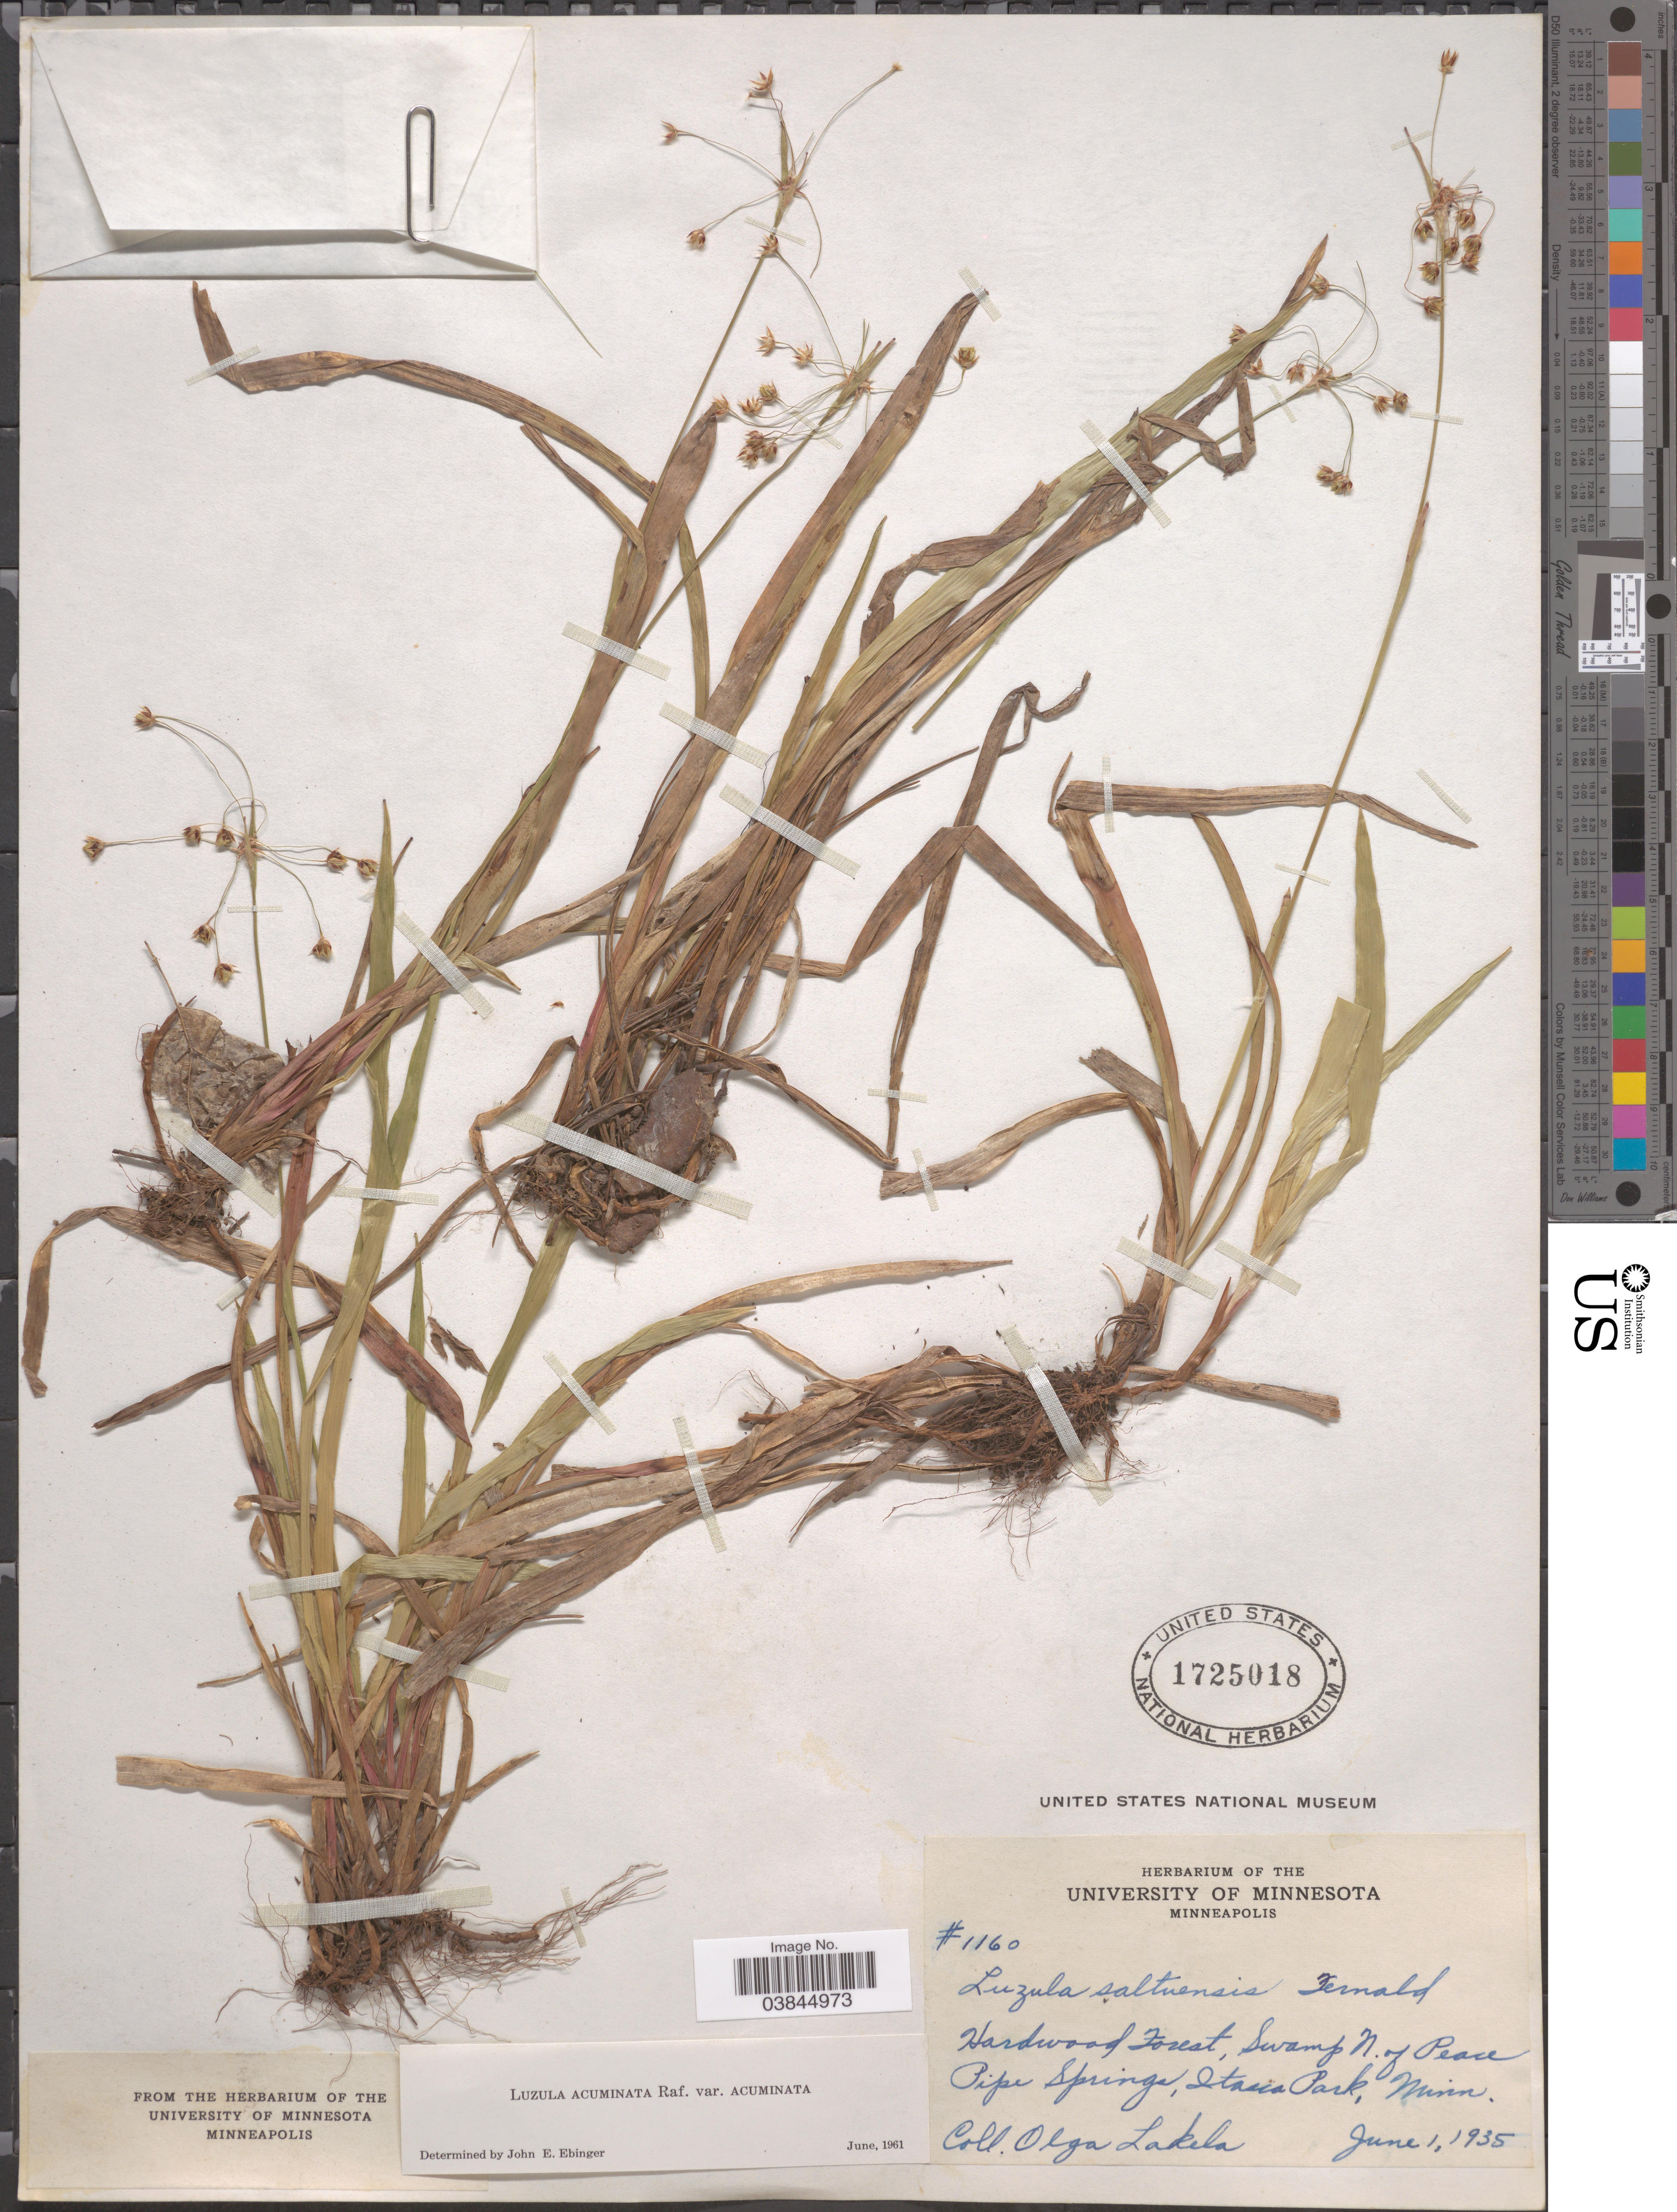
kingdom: Plantae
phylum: Tracheophyta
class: Liliopsida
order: Poales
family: Juncaceae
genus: Luzula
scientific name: Luzula acuminata var. acuminata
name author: Raf.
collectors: O. K. Lakela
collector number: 1160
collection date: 1935-06-01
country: United States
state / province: Minnesota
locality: Hardwood Forest, Swamp N. of Peace Pipe Springs, Itasca Park.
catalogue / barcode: US 1725018